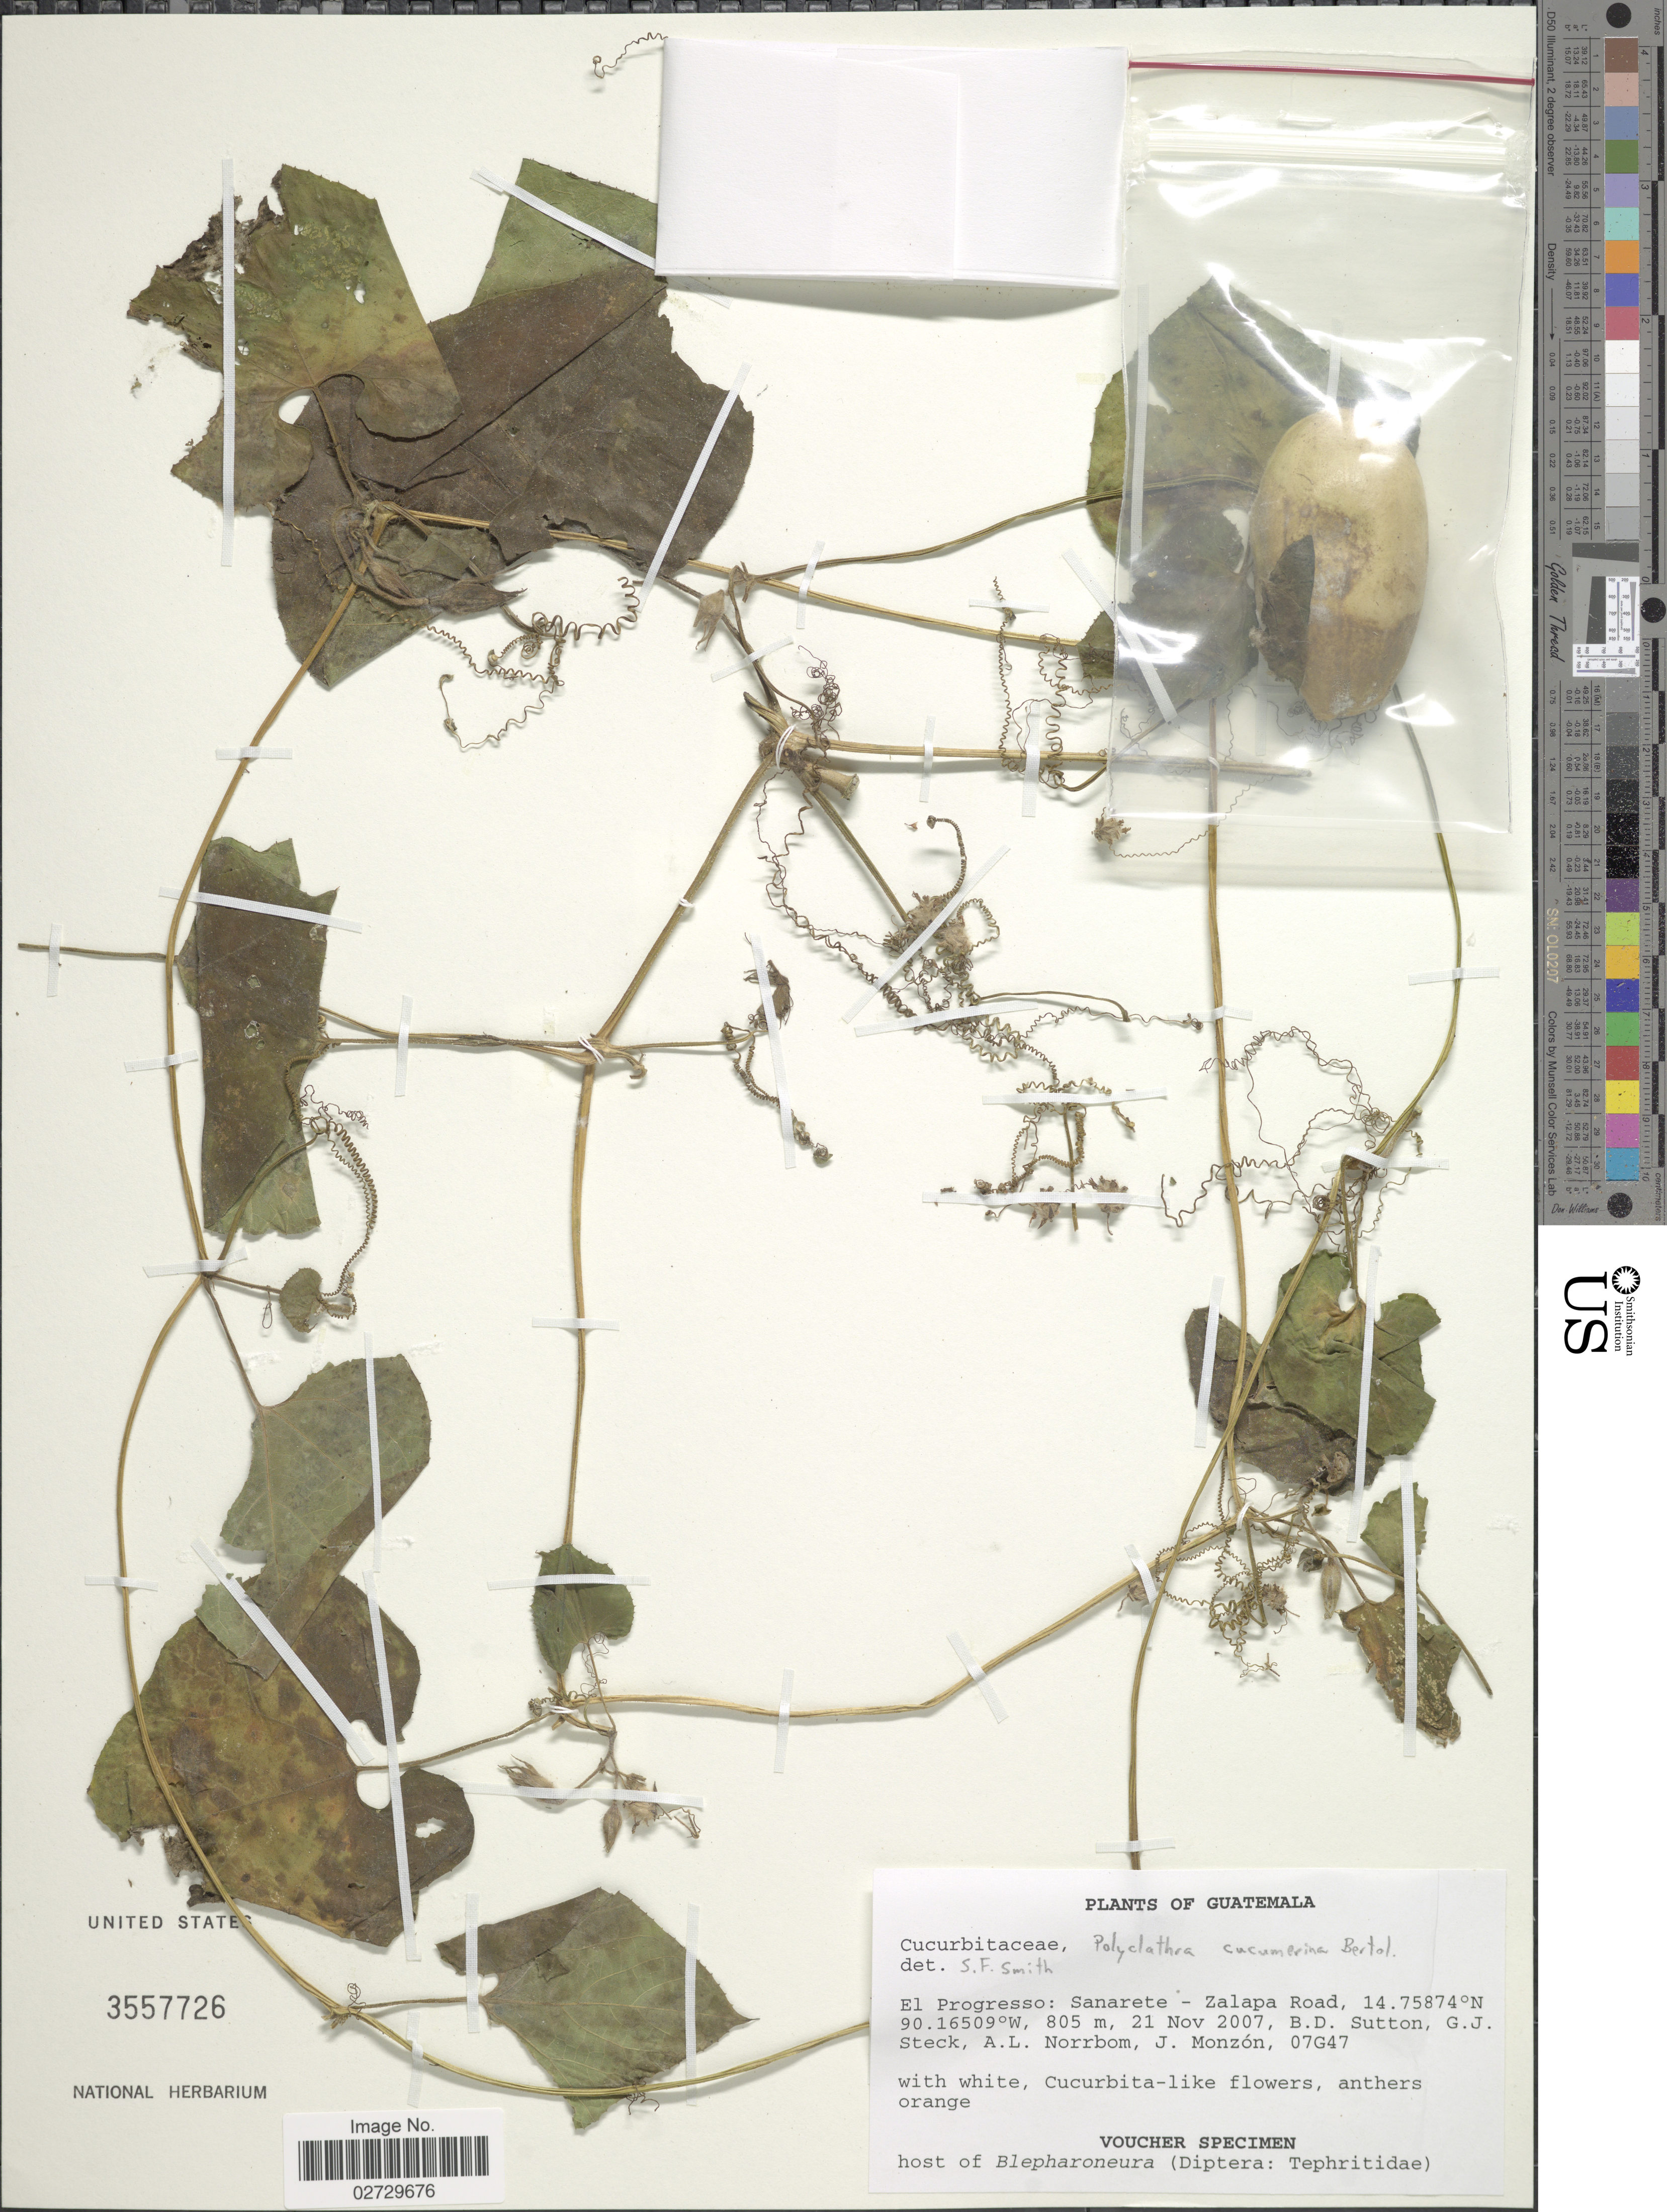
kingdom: Plantae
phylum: Tracheophyta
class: Magnoliopsida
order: Cucurbitales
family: Cucurbitaceae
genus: Polyclathra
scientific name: Polyclathra cucumerina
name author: Bertol.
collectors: B. Sutton, G. Steck, A. L. Norrbom & J. Monzon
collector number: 07G47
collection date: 2007-11-21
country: Guatemala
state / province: El Progreso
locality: El Progresso: Sanarete - Zalapa Road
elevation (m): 805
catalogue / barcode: US 3557726